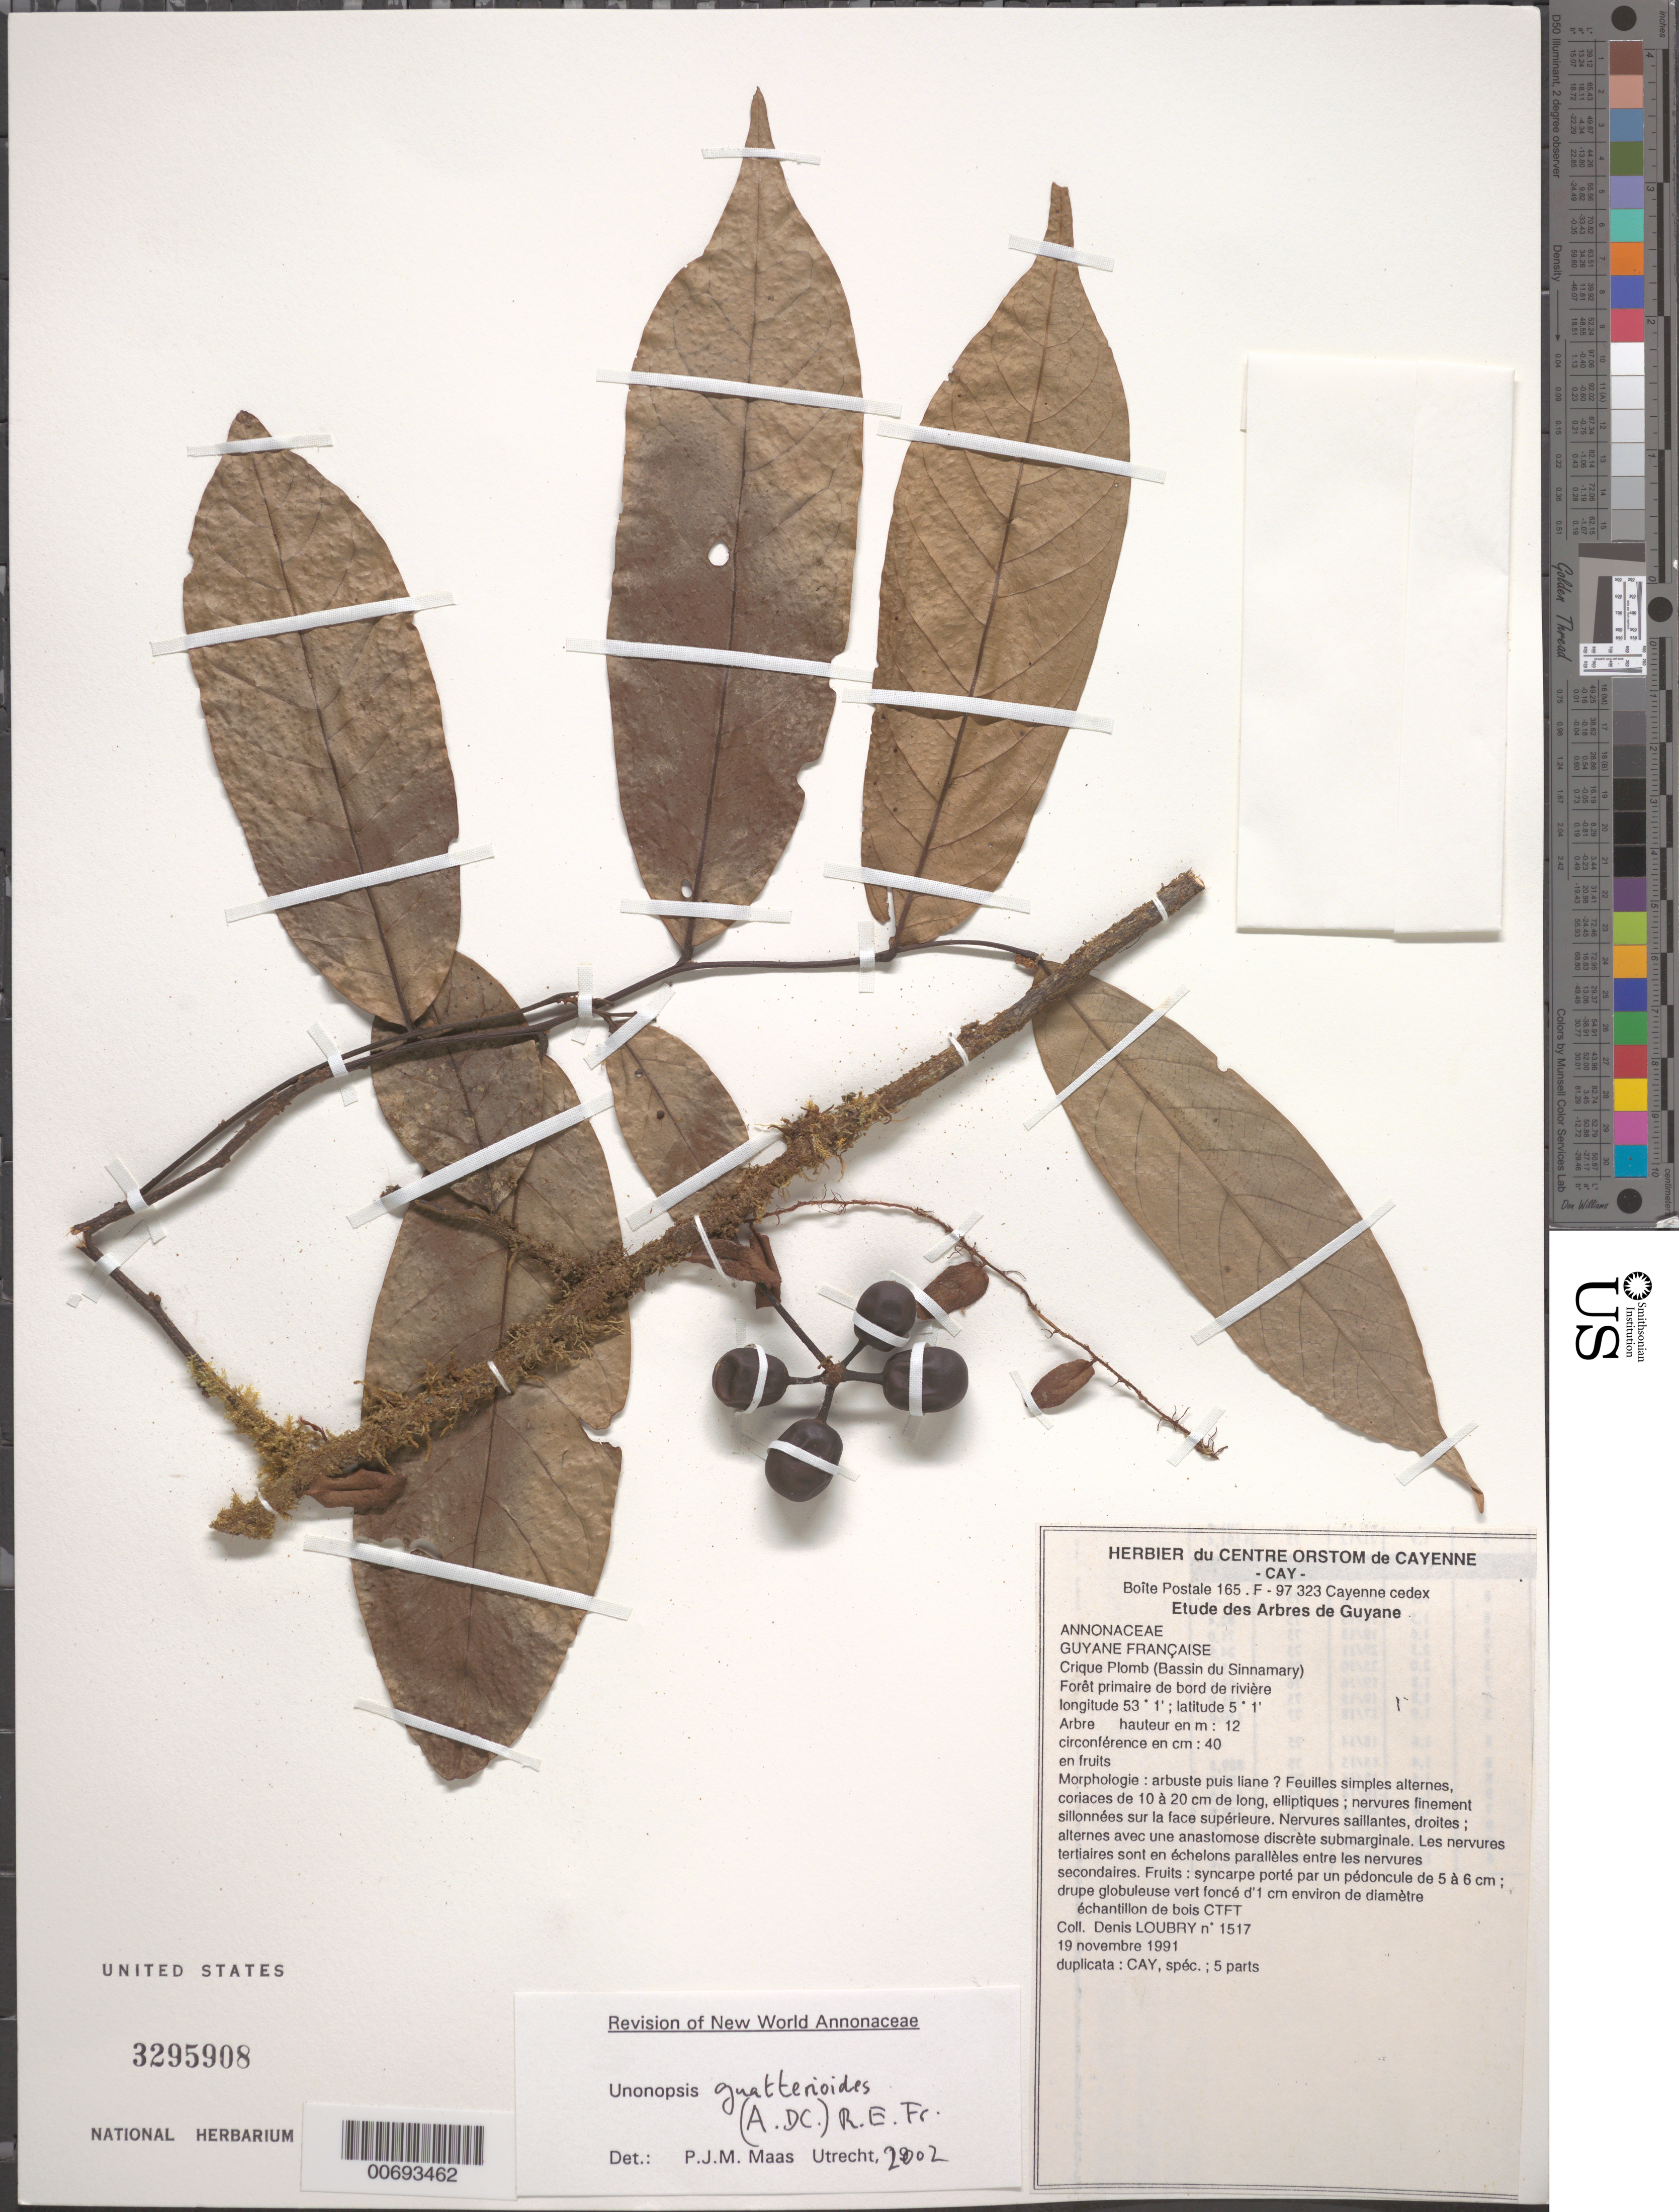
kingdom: Plantae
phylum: Tracheophyta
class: Magnoliopsida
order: Magnoliales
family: Annonaceae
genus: Unonopsis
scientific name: Unonopsis guatterioides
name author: (A. DC.) R.E. Fr.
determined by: Maas, Paul J. M.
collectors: D. Loubry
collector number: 1517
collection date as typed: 19-Nov-91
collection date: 1991-11-19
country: French Guiana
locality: Crique Plomb, Bassin du Sinnamary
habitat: Primary forest along river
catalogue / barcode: US 3295908